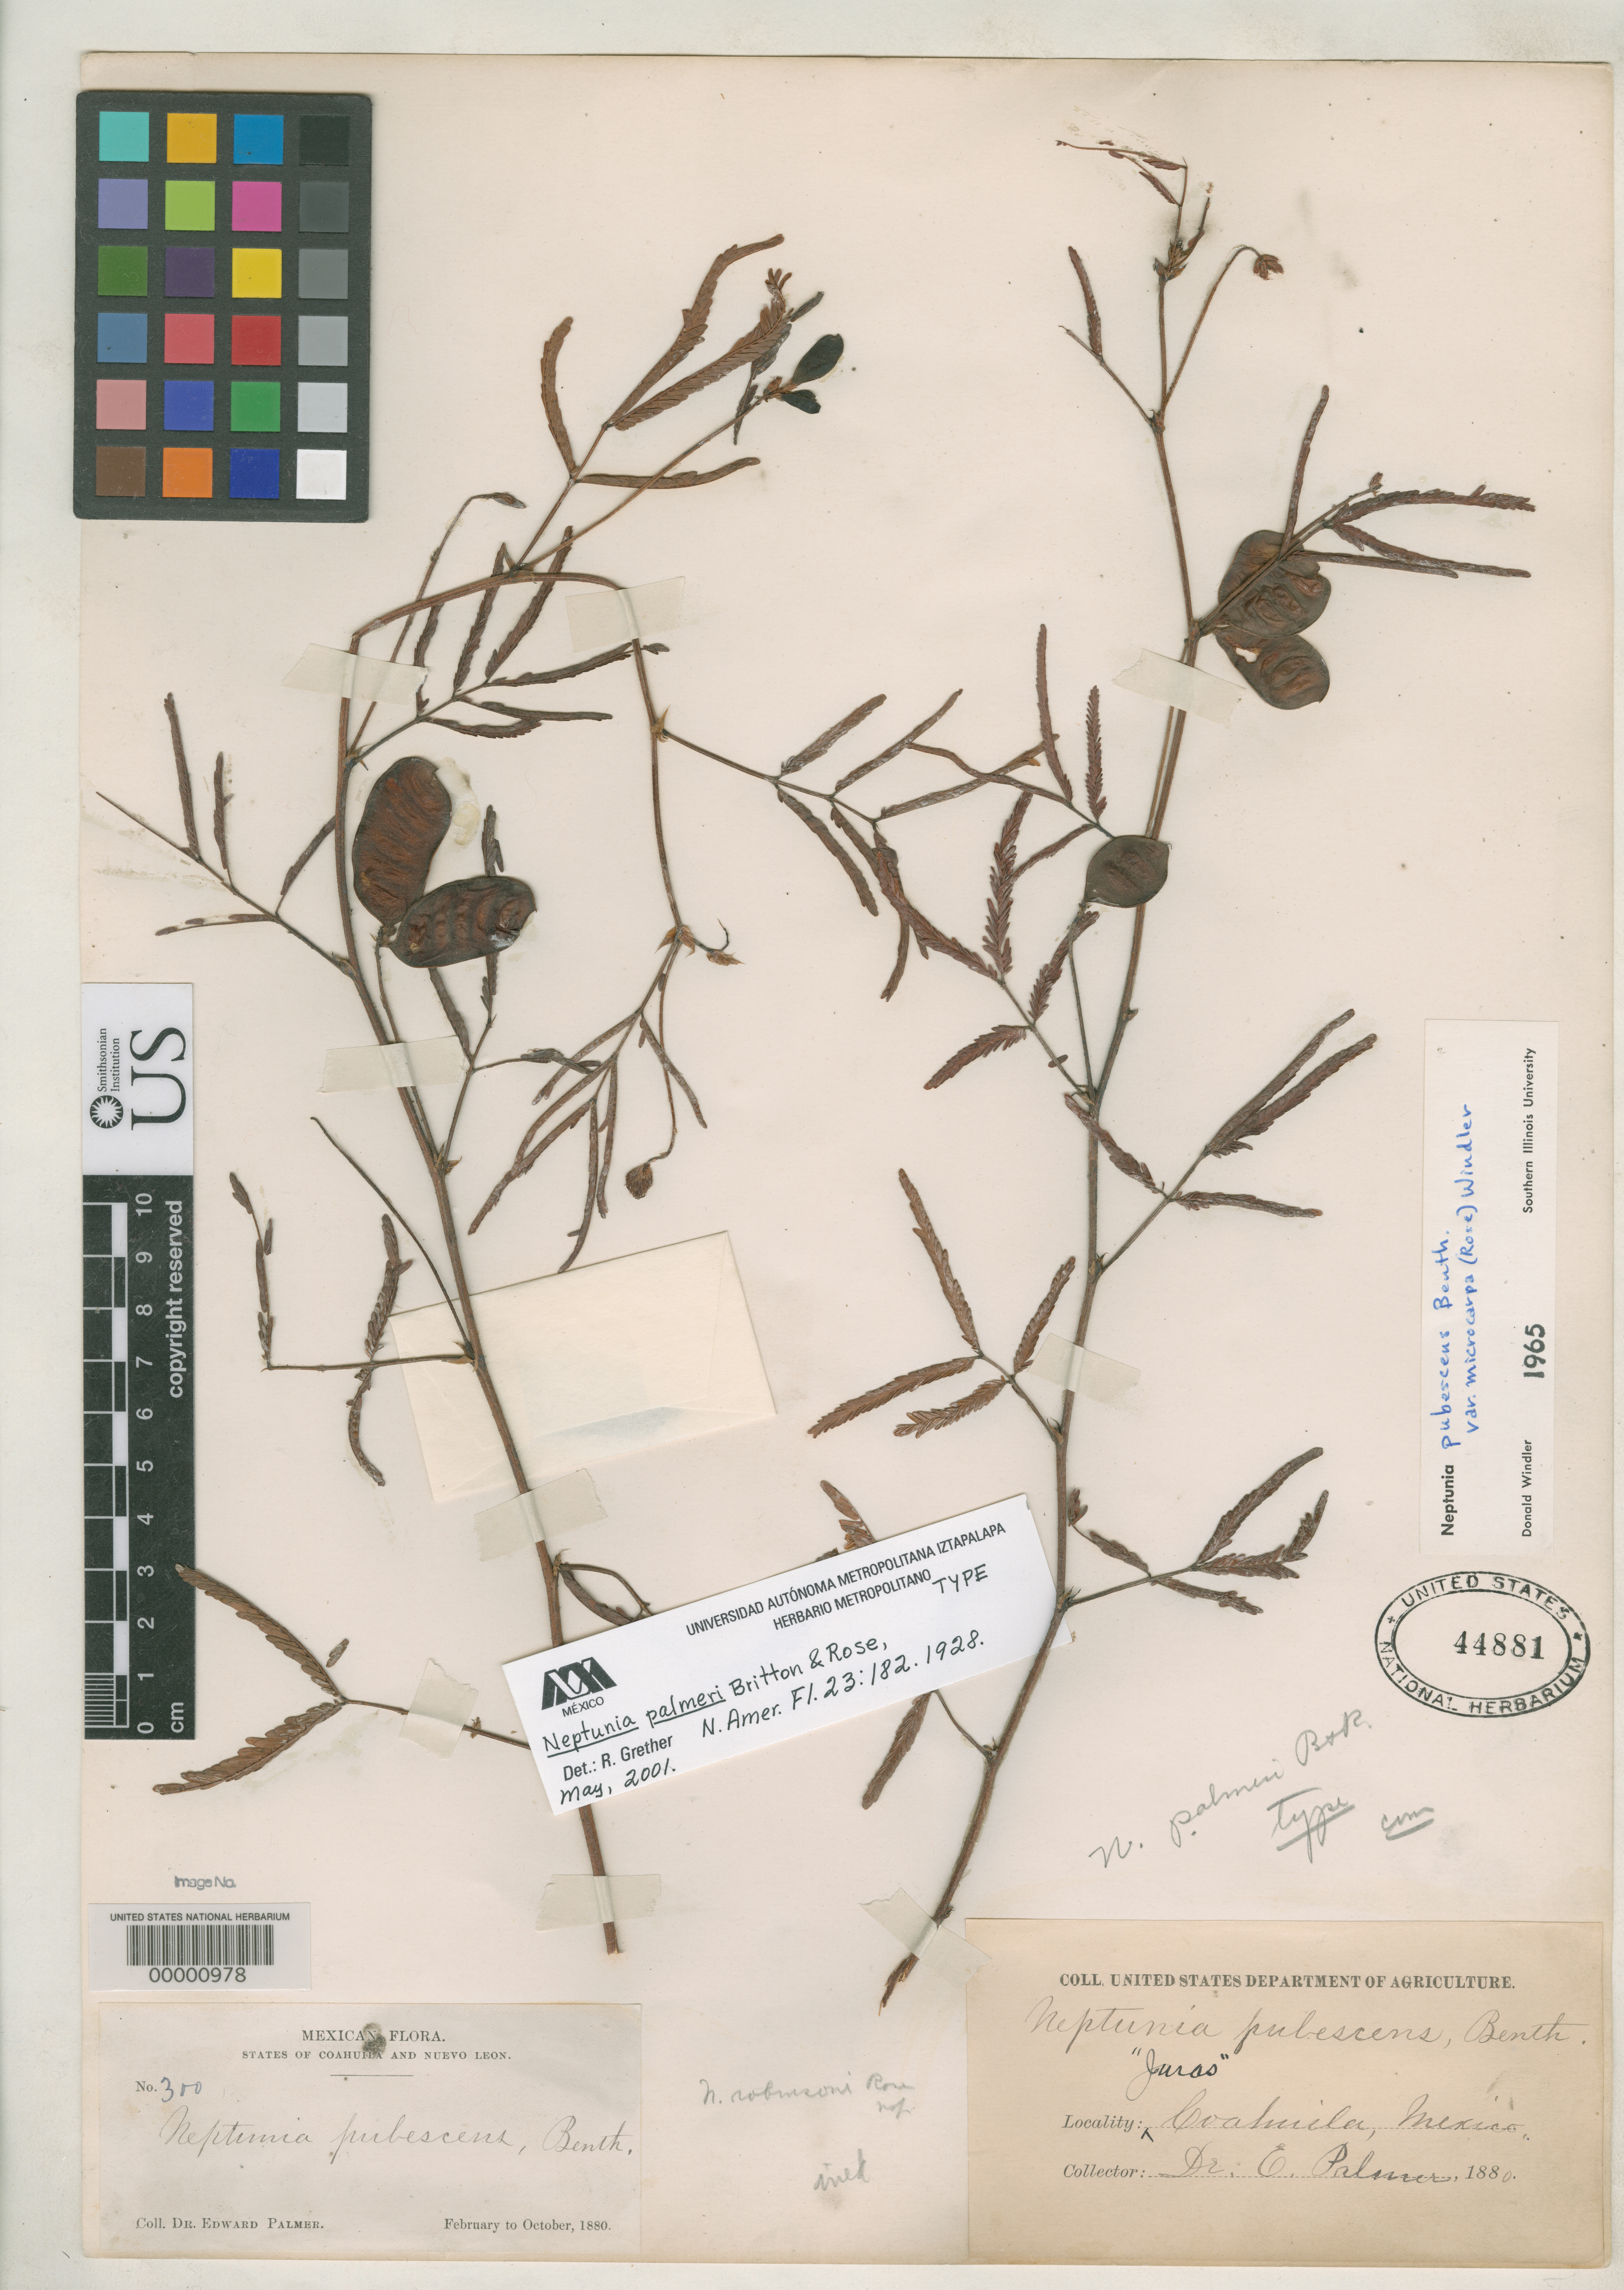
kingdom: Plantae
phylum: Tracheophyta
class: Magnoliopsida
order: Fabales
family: Fabaceae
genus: Neptunia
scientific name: Neptunia palmeri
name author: Britton & Rose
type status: Isotype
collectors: E. Palmer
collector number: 300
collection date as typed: Feb 1880 to -- Oct 1880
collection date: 1880-02/1880-10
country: Mexico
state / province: Coahuila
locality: Juras.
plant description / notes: Annotated as "Type" by CVM [Conrad V. Morton, undated] & by R. Grether 2001 but [holo]type is at NY as cited by B.L. Turner, 1951.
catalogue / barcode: US 44881